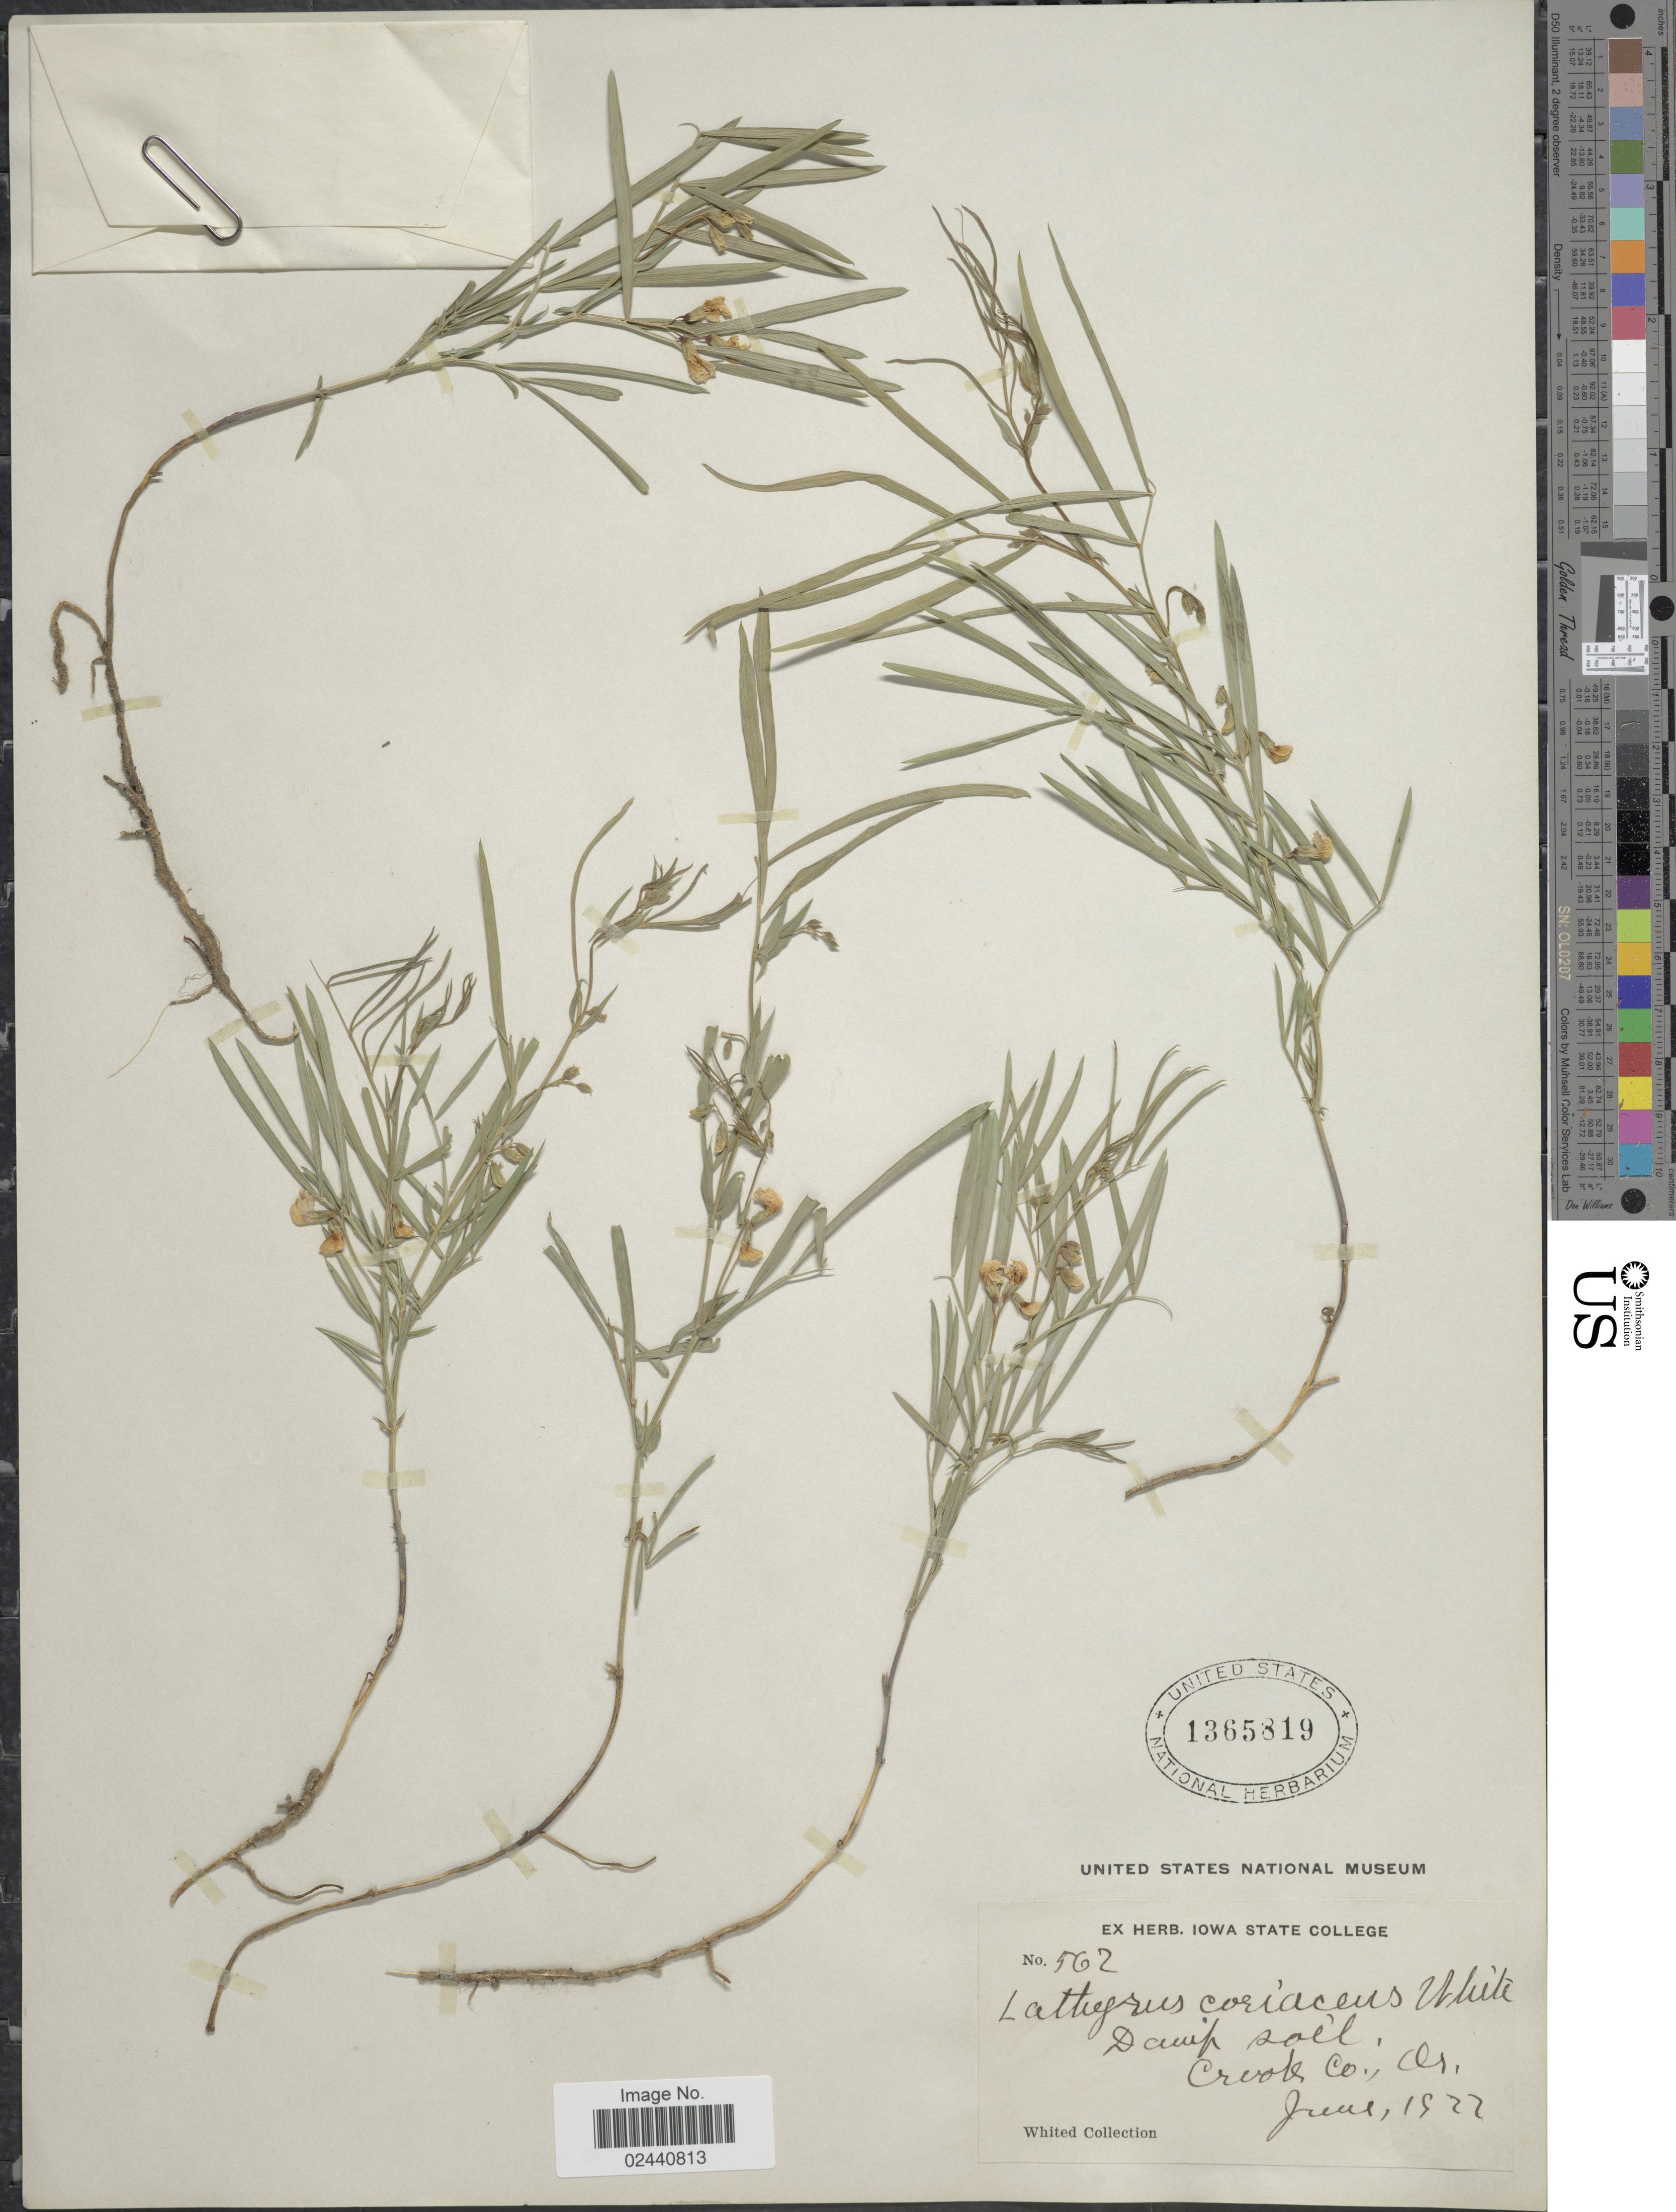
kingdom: Plantae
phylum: Tracheophyta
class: Magnoliopsida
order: Fabales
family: Fabaceae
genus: Lathyrus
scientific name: Lathyrus lanszwertii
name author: Kellogg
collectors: Whited Collection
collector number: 562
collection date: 1922-06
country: United States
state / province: Oregon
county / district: Crook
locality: Crook Co.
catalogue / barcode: US 1365819